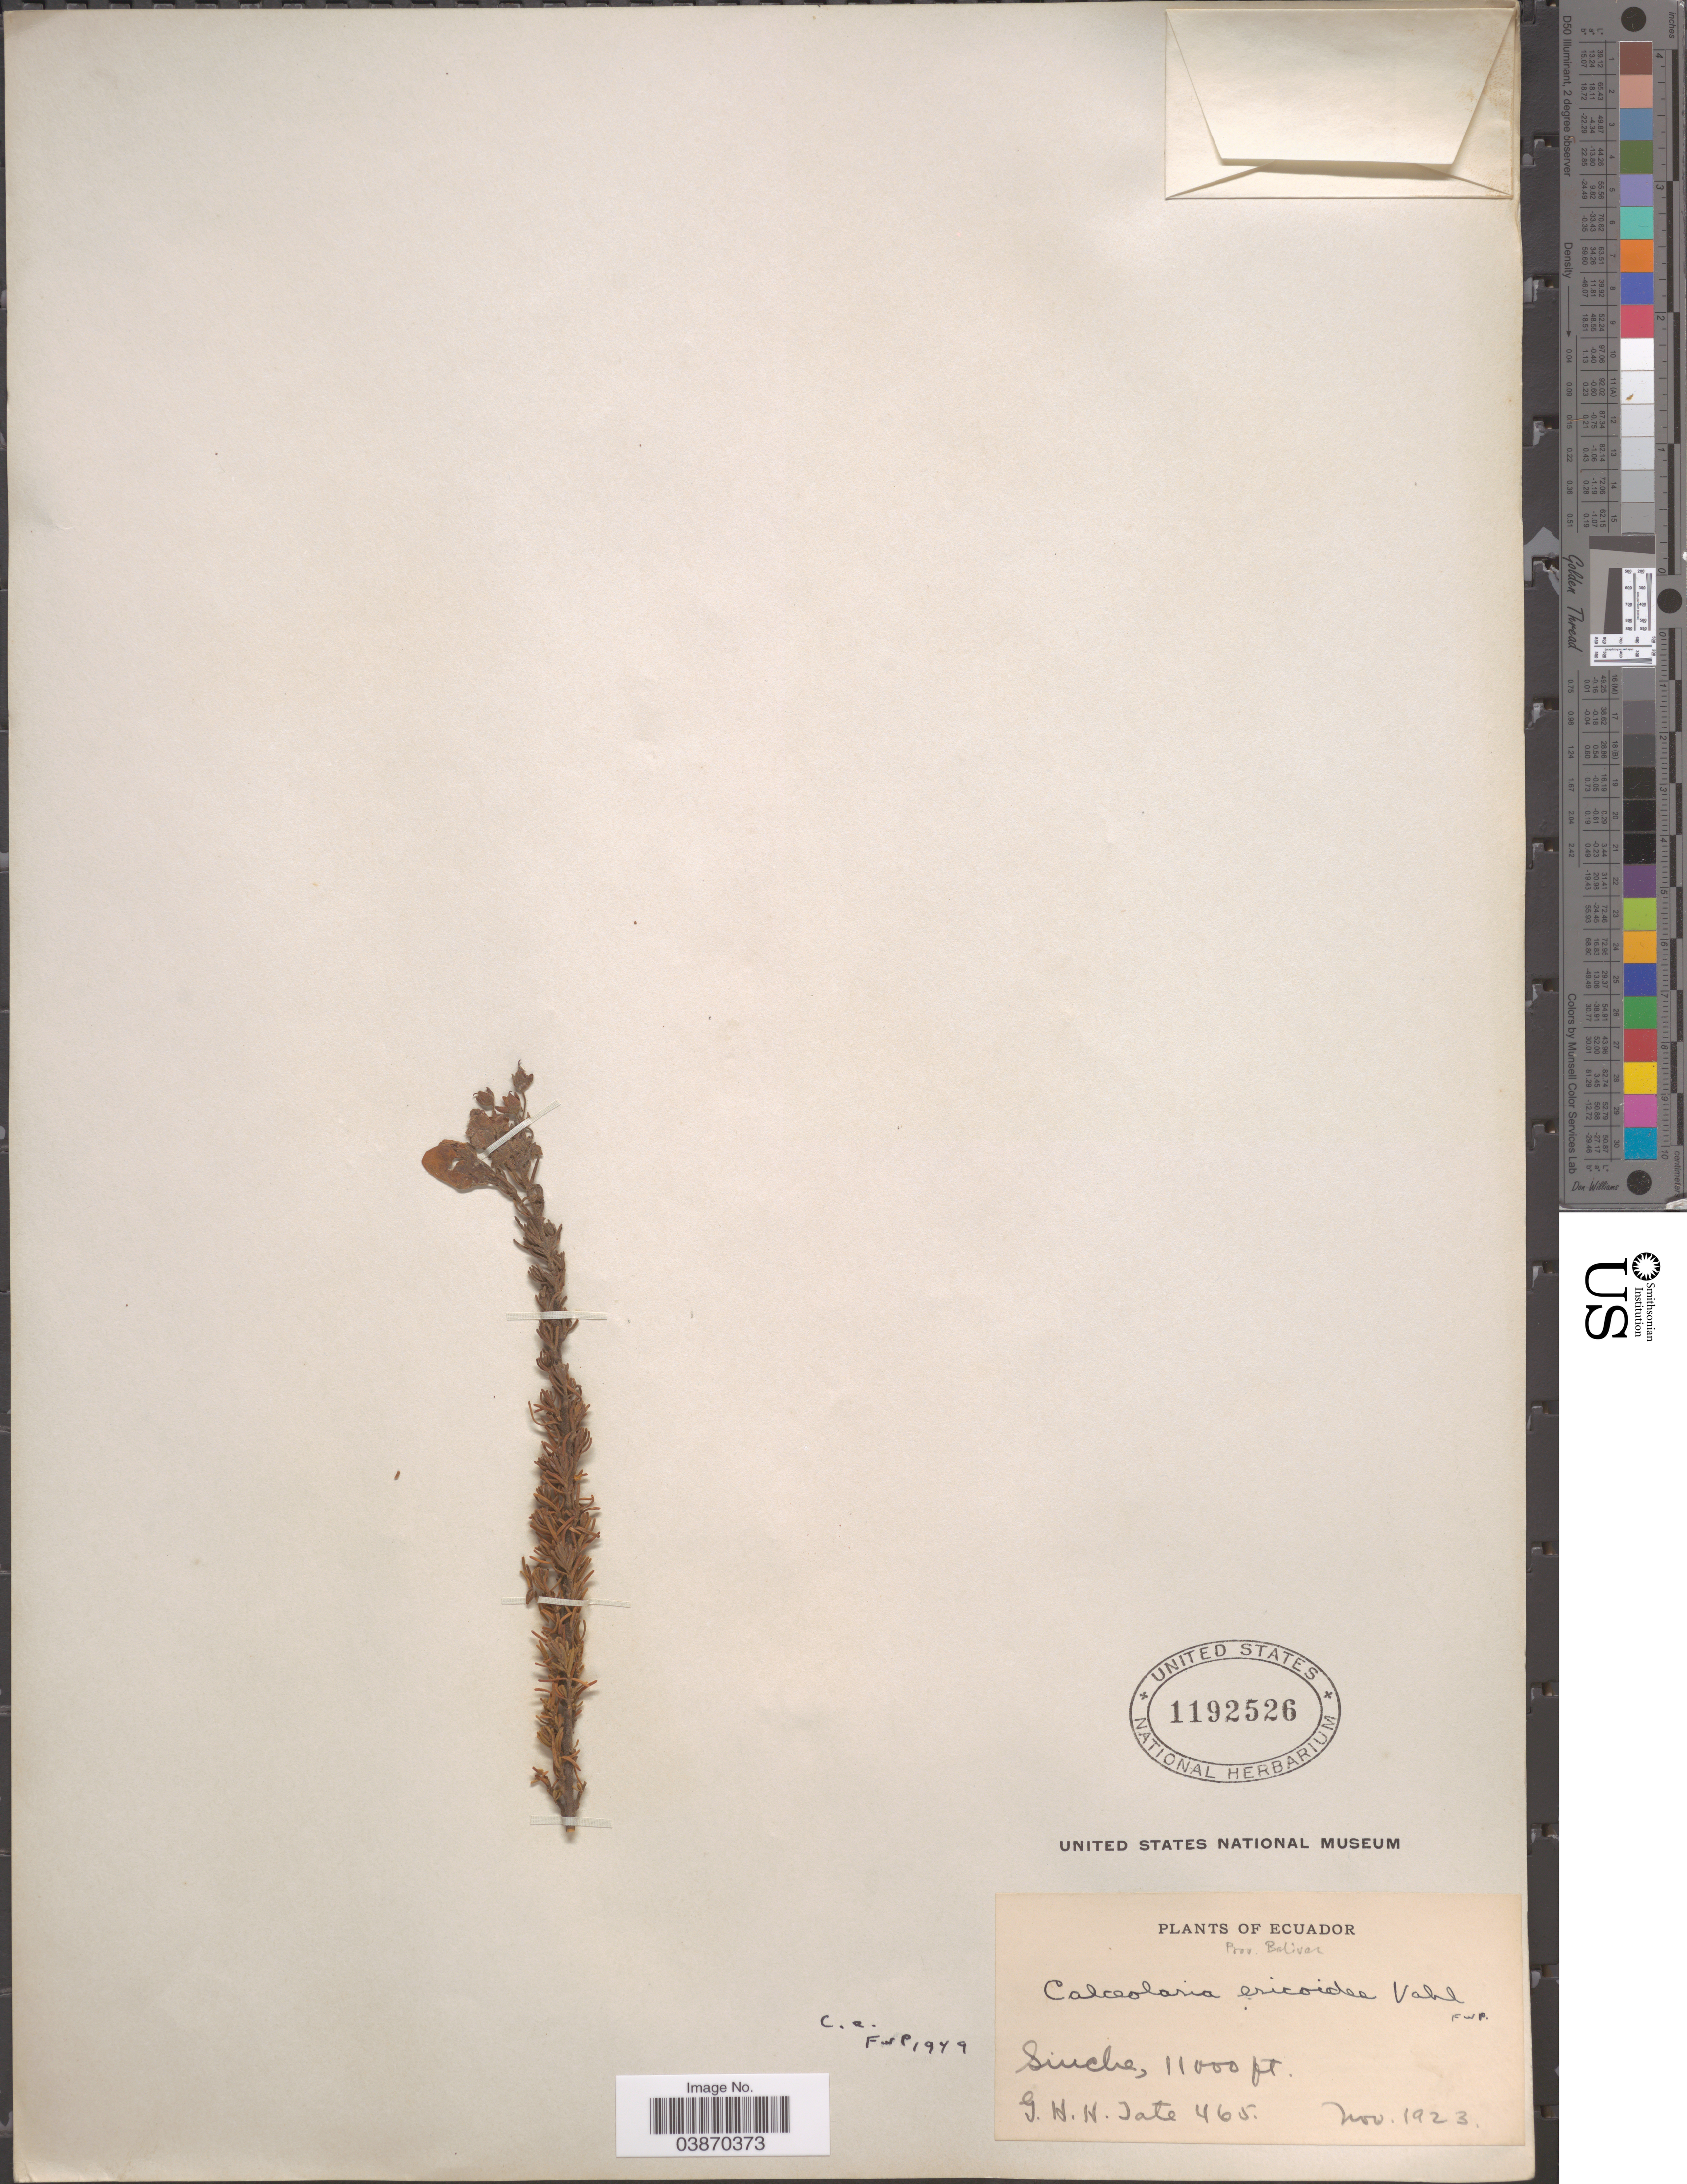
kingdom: Plantae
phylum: Tracheophyta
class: Magnoliopsida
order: Lamiales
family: Calceolariaceae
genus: Calceolaria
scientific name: Calceolaria ericoides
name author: Juss. ex Vahl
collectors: G. H. H.Tate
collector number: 465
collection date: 1923-11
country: Ecuador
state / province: Bolívar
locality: Sinche.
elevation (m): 3353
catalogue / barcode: US 1192526